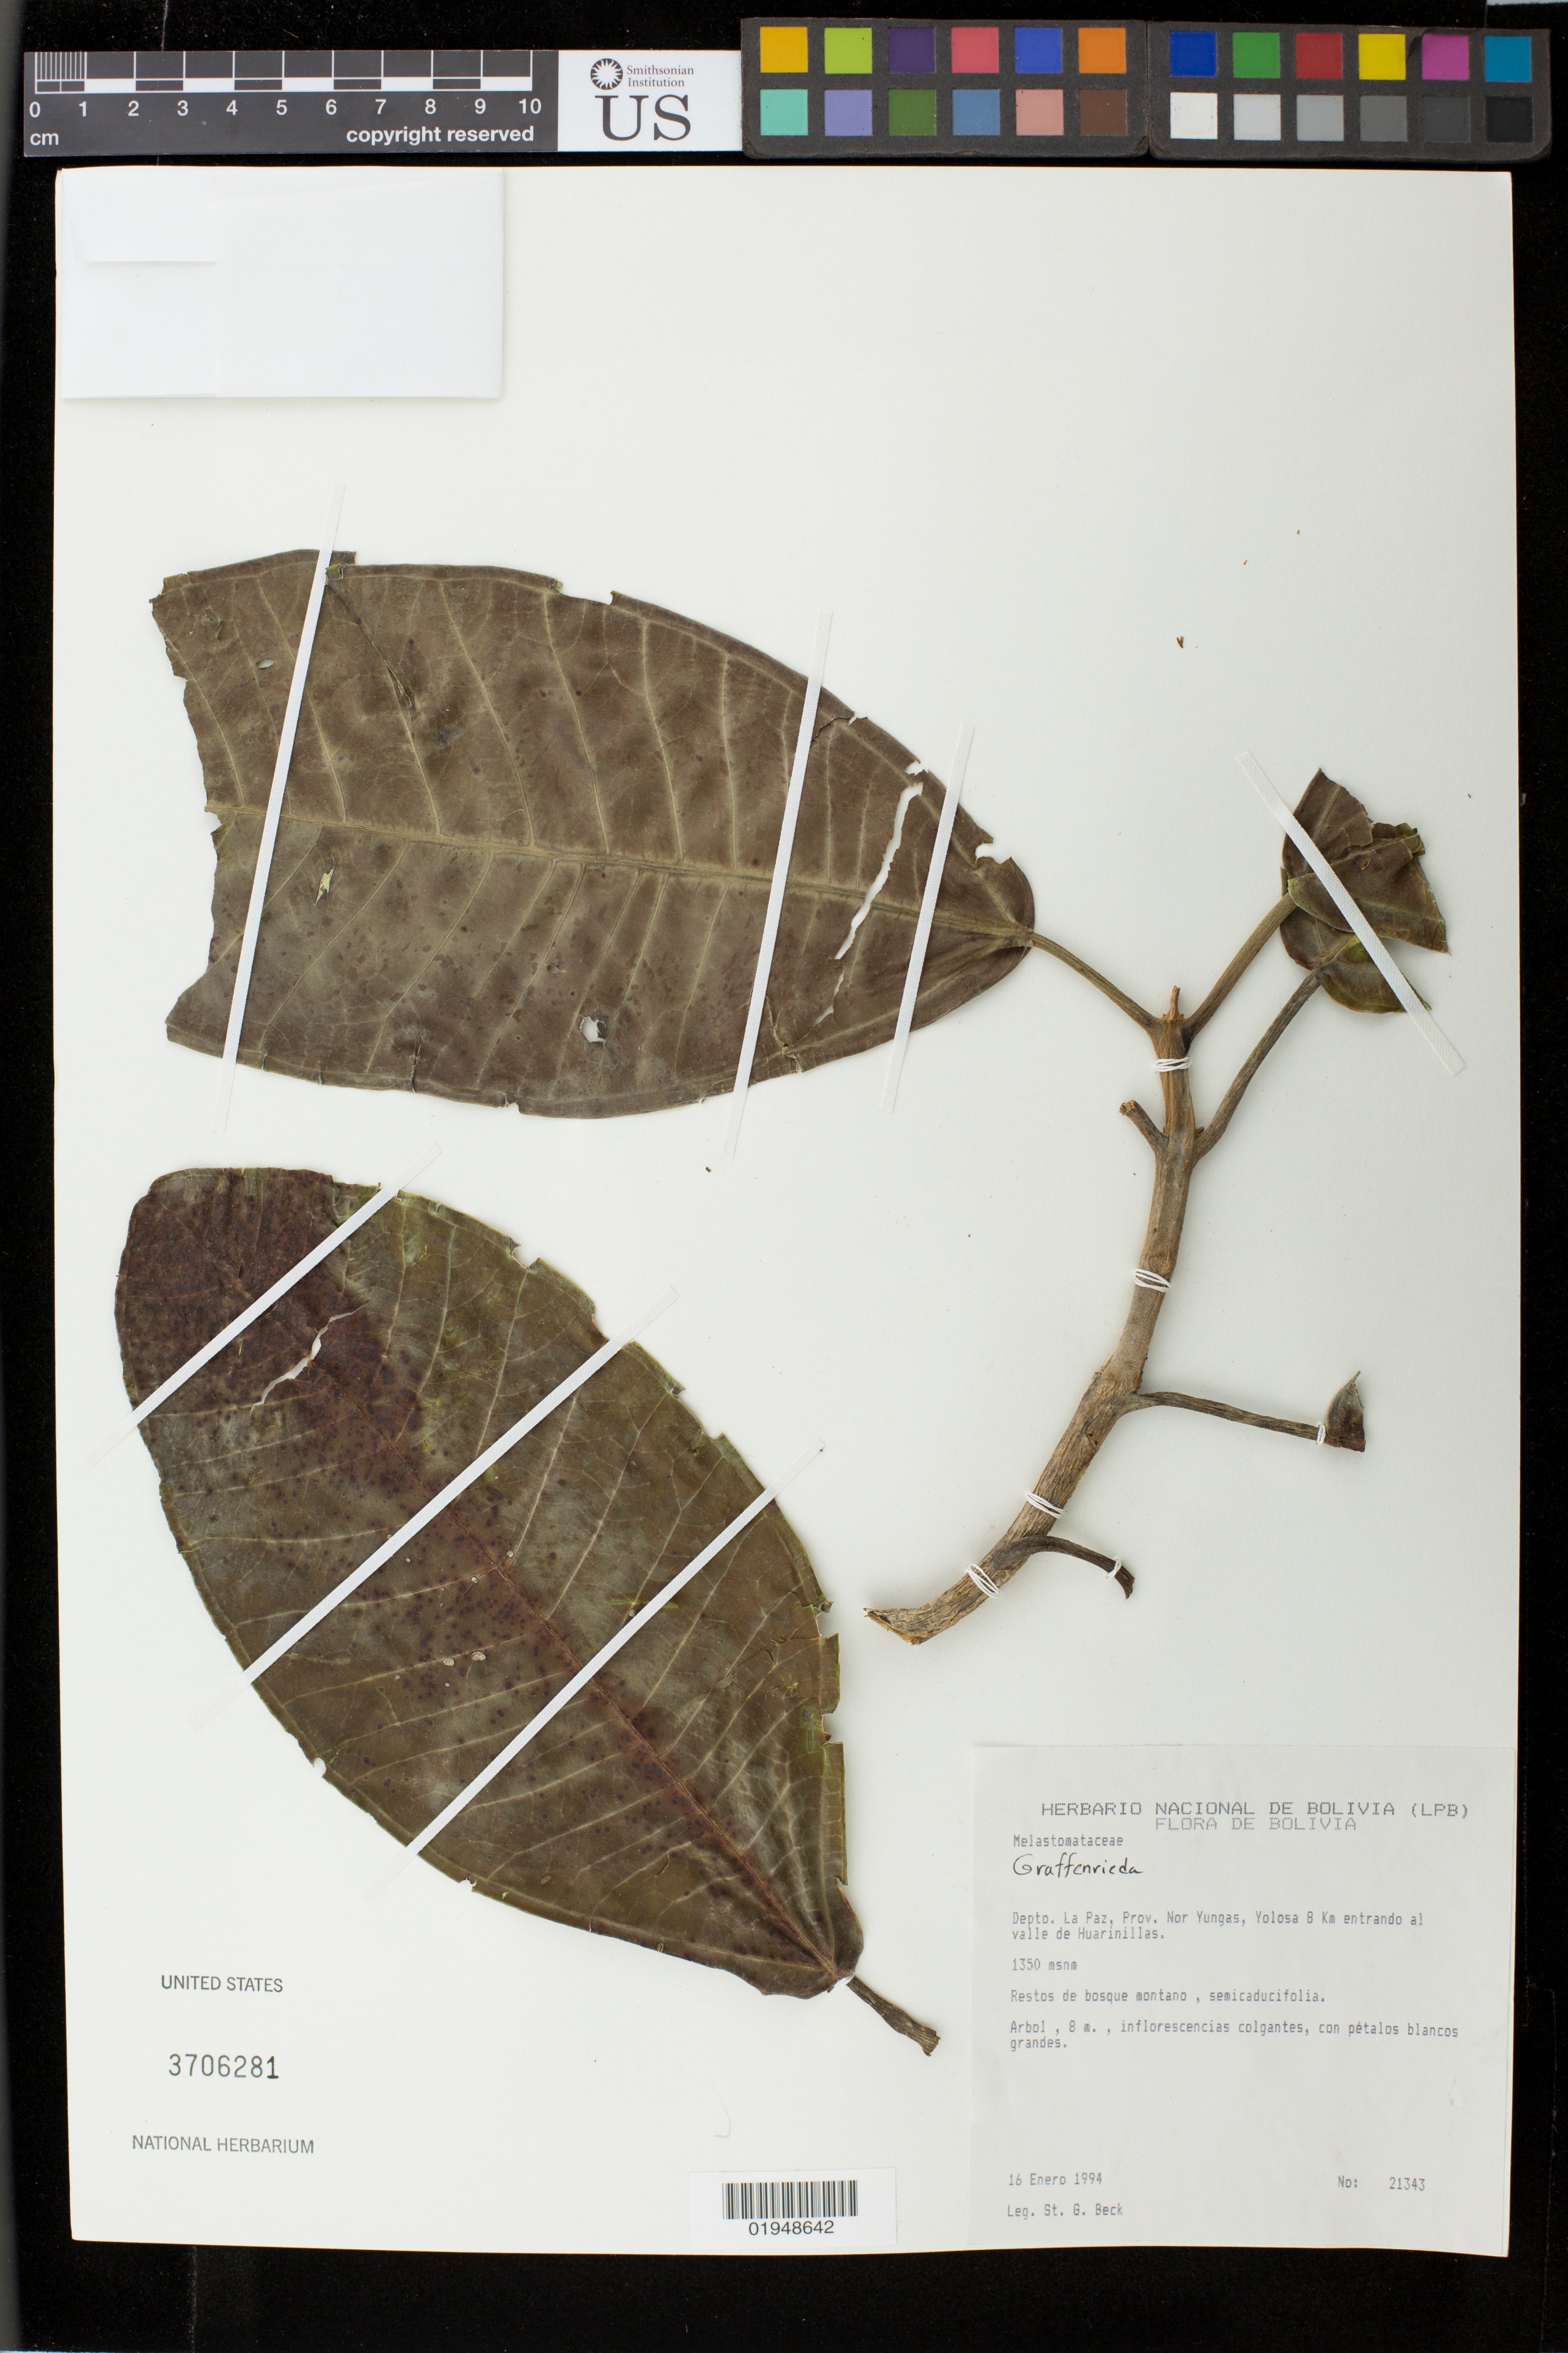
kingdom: Plantae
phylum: Tracheophyta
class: Magnoliopsida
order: Myrtales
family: Melastomataceae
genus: Graffenrieda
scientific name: Graffenrieda sp.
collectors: S. G. Beck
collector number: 21343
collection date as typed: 16 Enero 1994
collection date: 1994-01-16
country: Bolivia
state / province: La Paz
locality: Prov. Nor Yungas, Yolosa 8 km entrando al valle de Huaranillas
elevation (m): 1350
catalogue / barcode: US 3706281